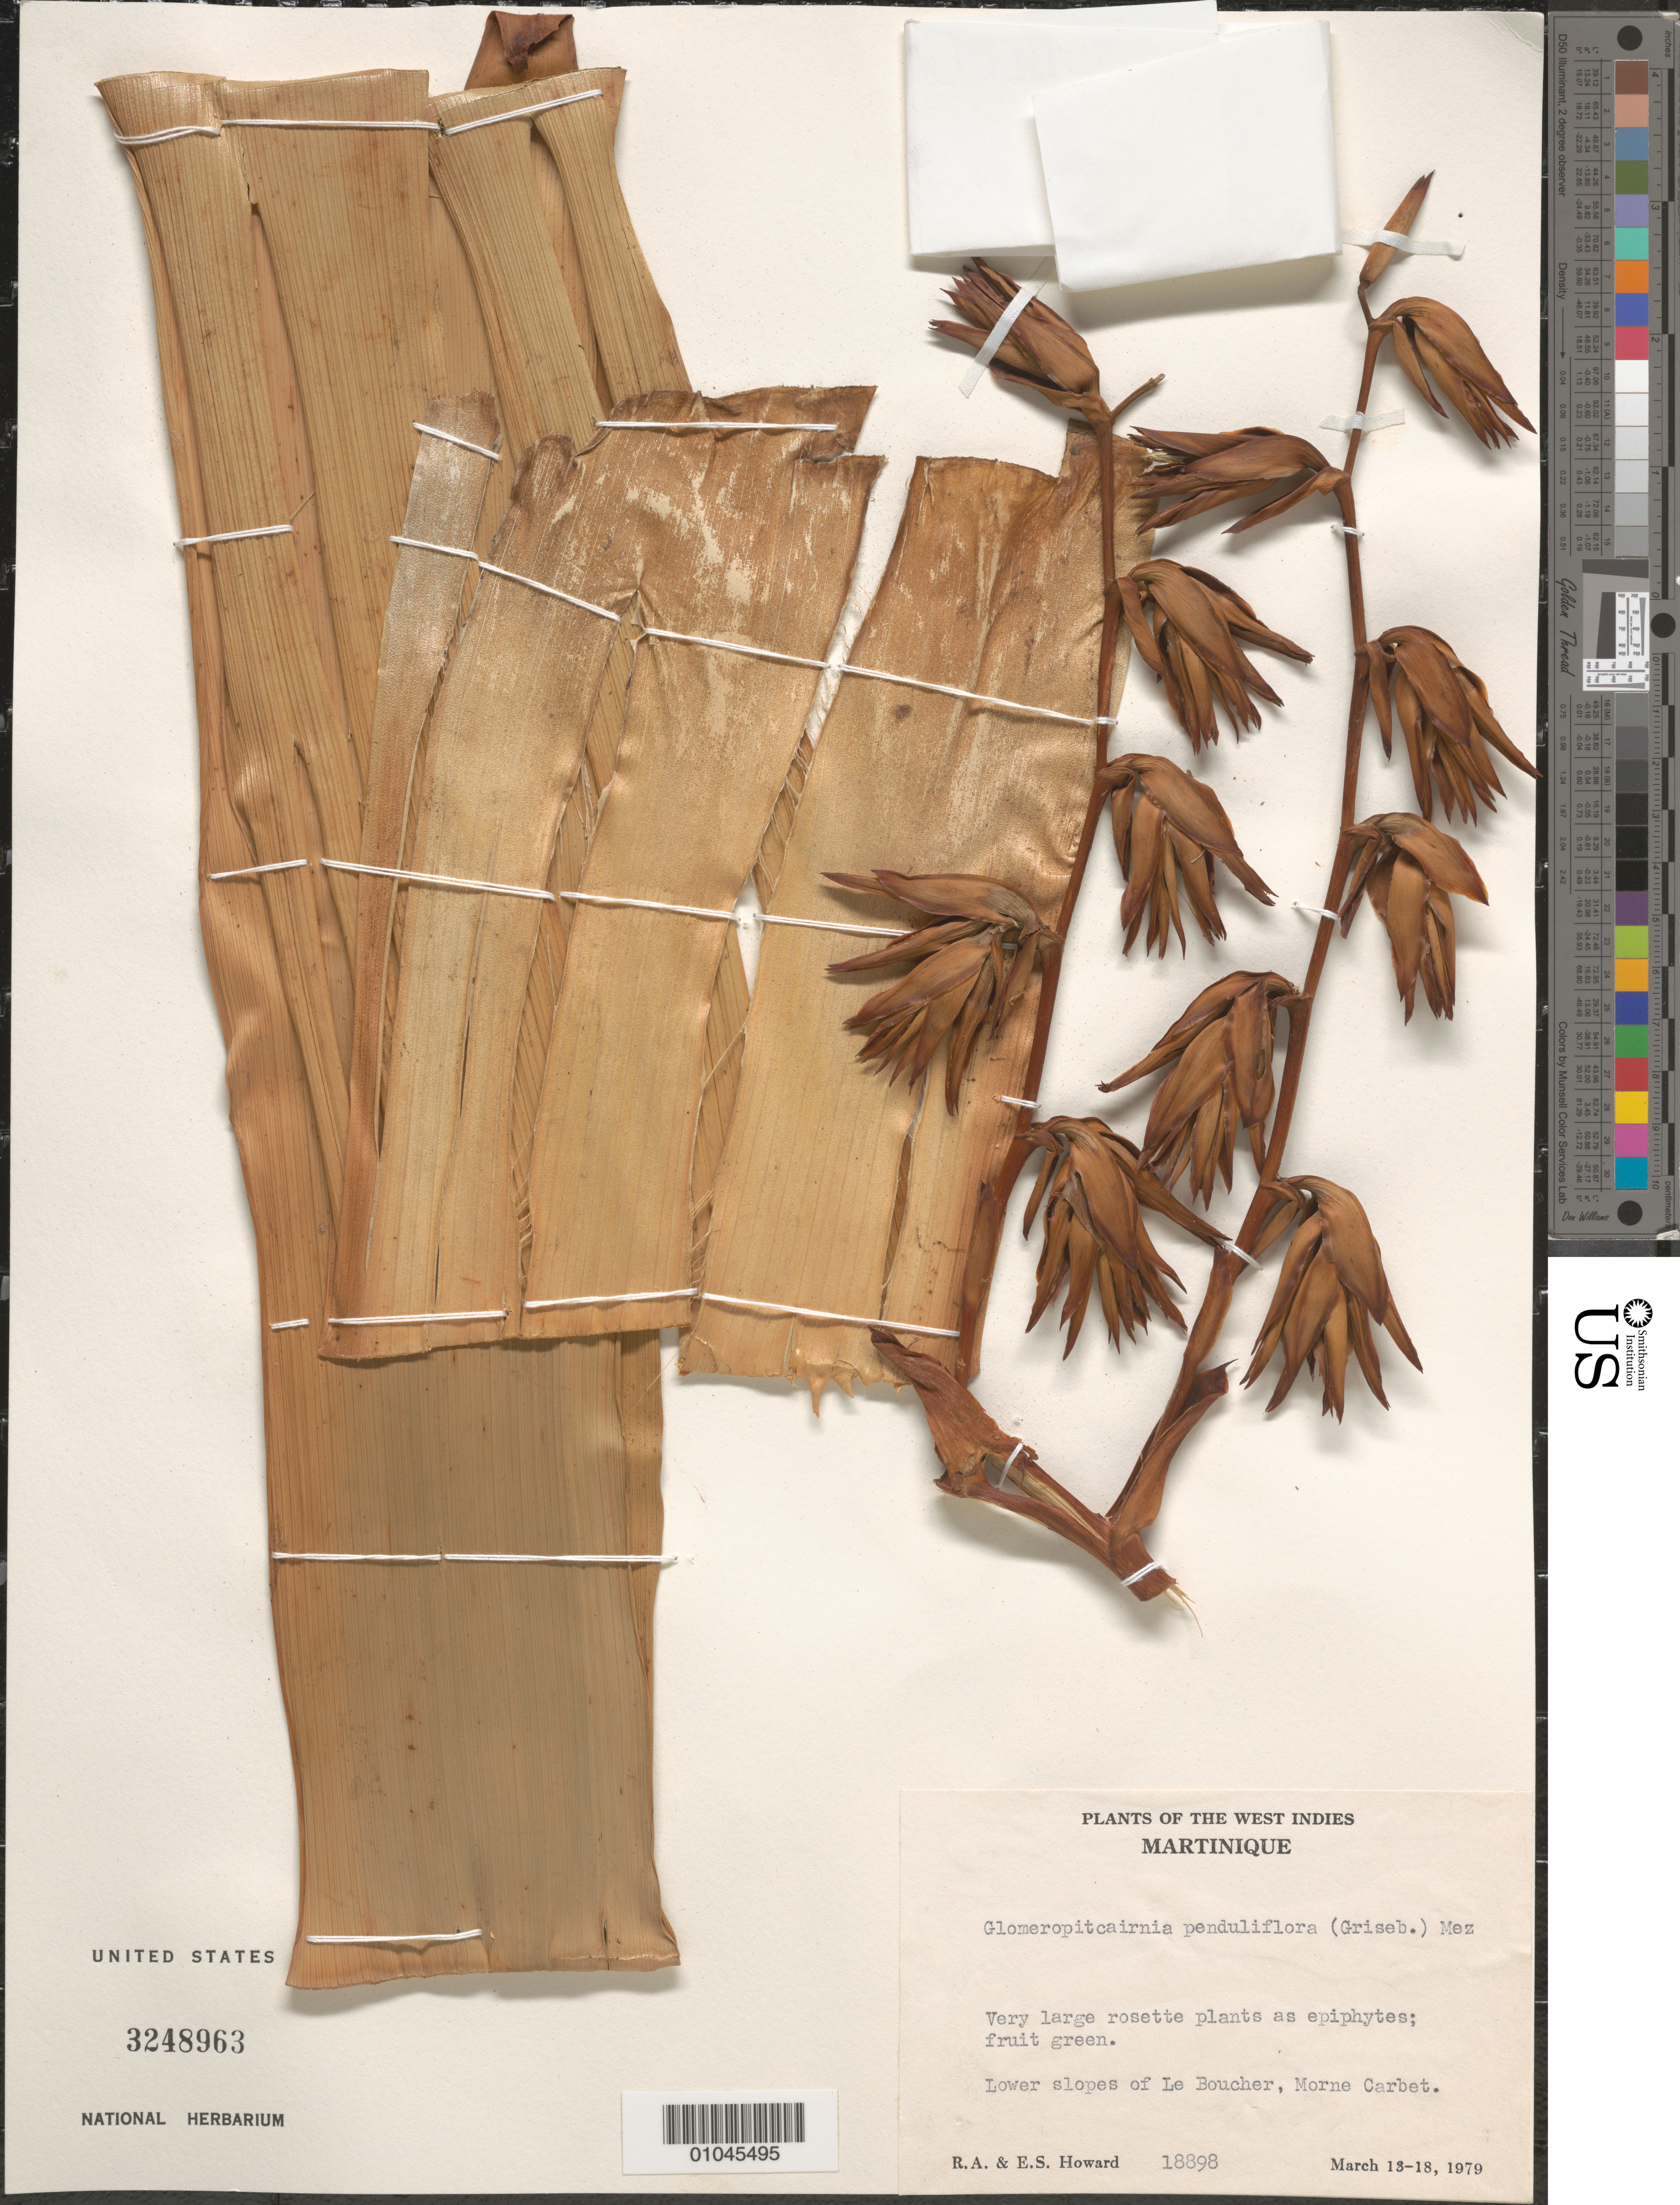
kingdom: Plantae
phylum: Tracheophyta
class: Liliopsida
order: Poales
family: Bromeliaceae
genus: Glomeropitcairnia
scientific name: Glomeropitcairnia penduliflora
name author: (Griseb.) Mez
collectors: R. A. Howard & E. S. Howard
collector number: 18898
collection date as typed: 13 Mar 1979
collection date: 1979-03-13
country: Martinique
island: Martinique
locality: Lower slopes of Le Boucher, Morne Carbet.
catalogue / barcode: US 3248963